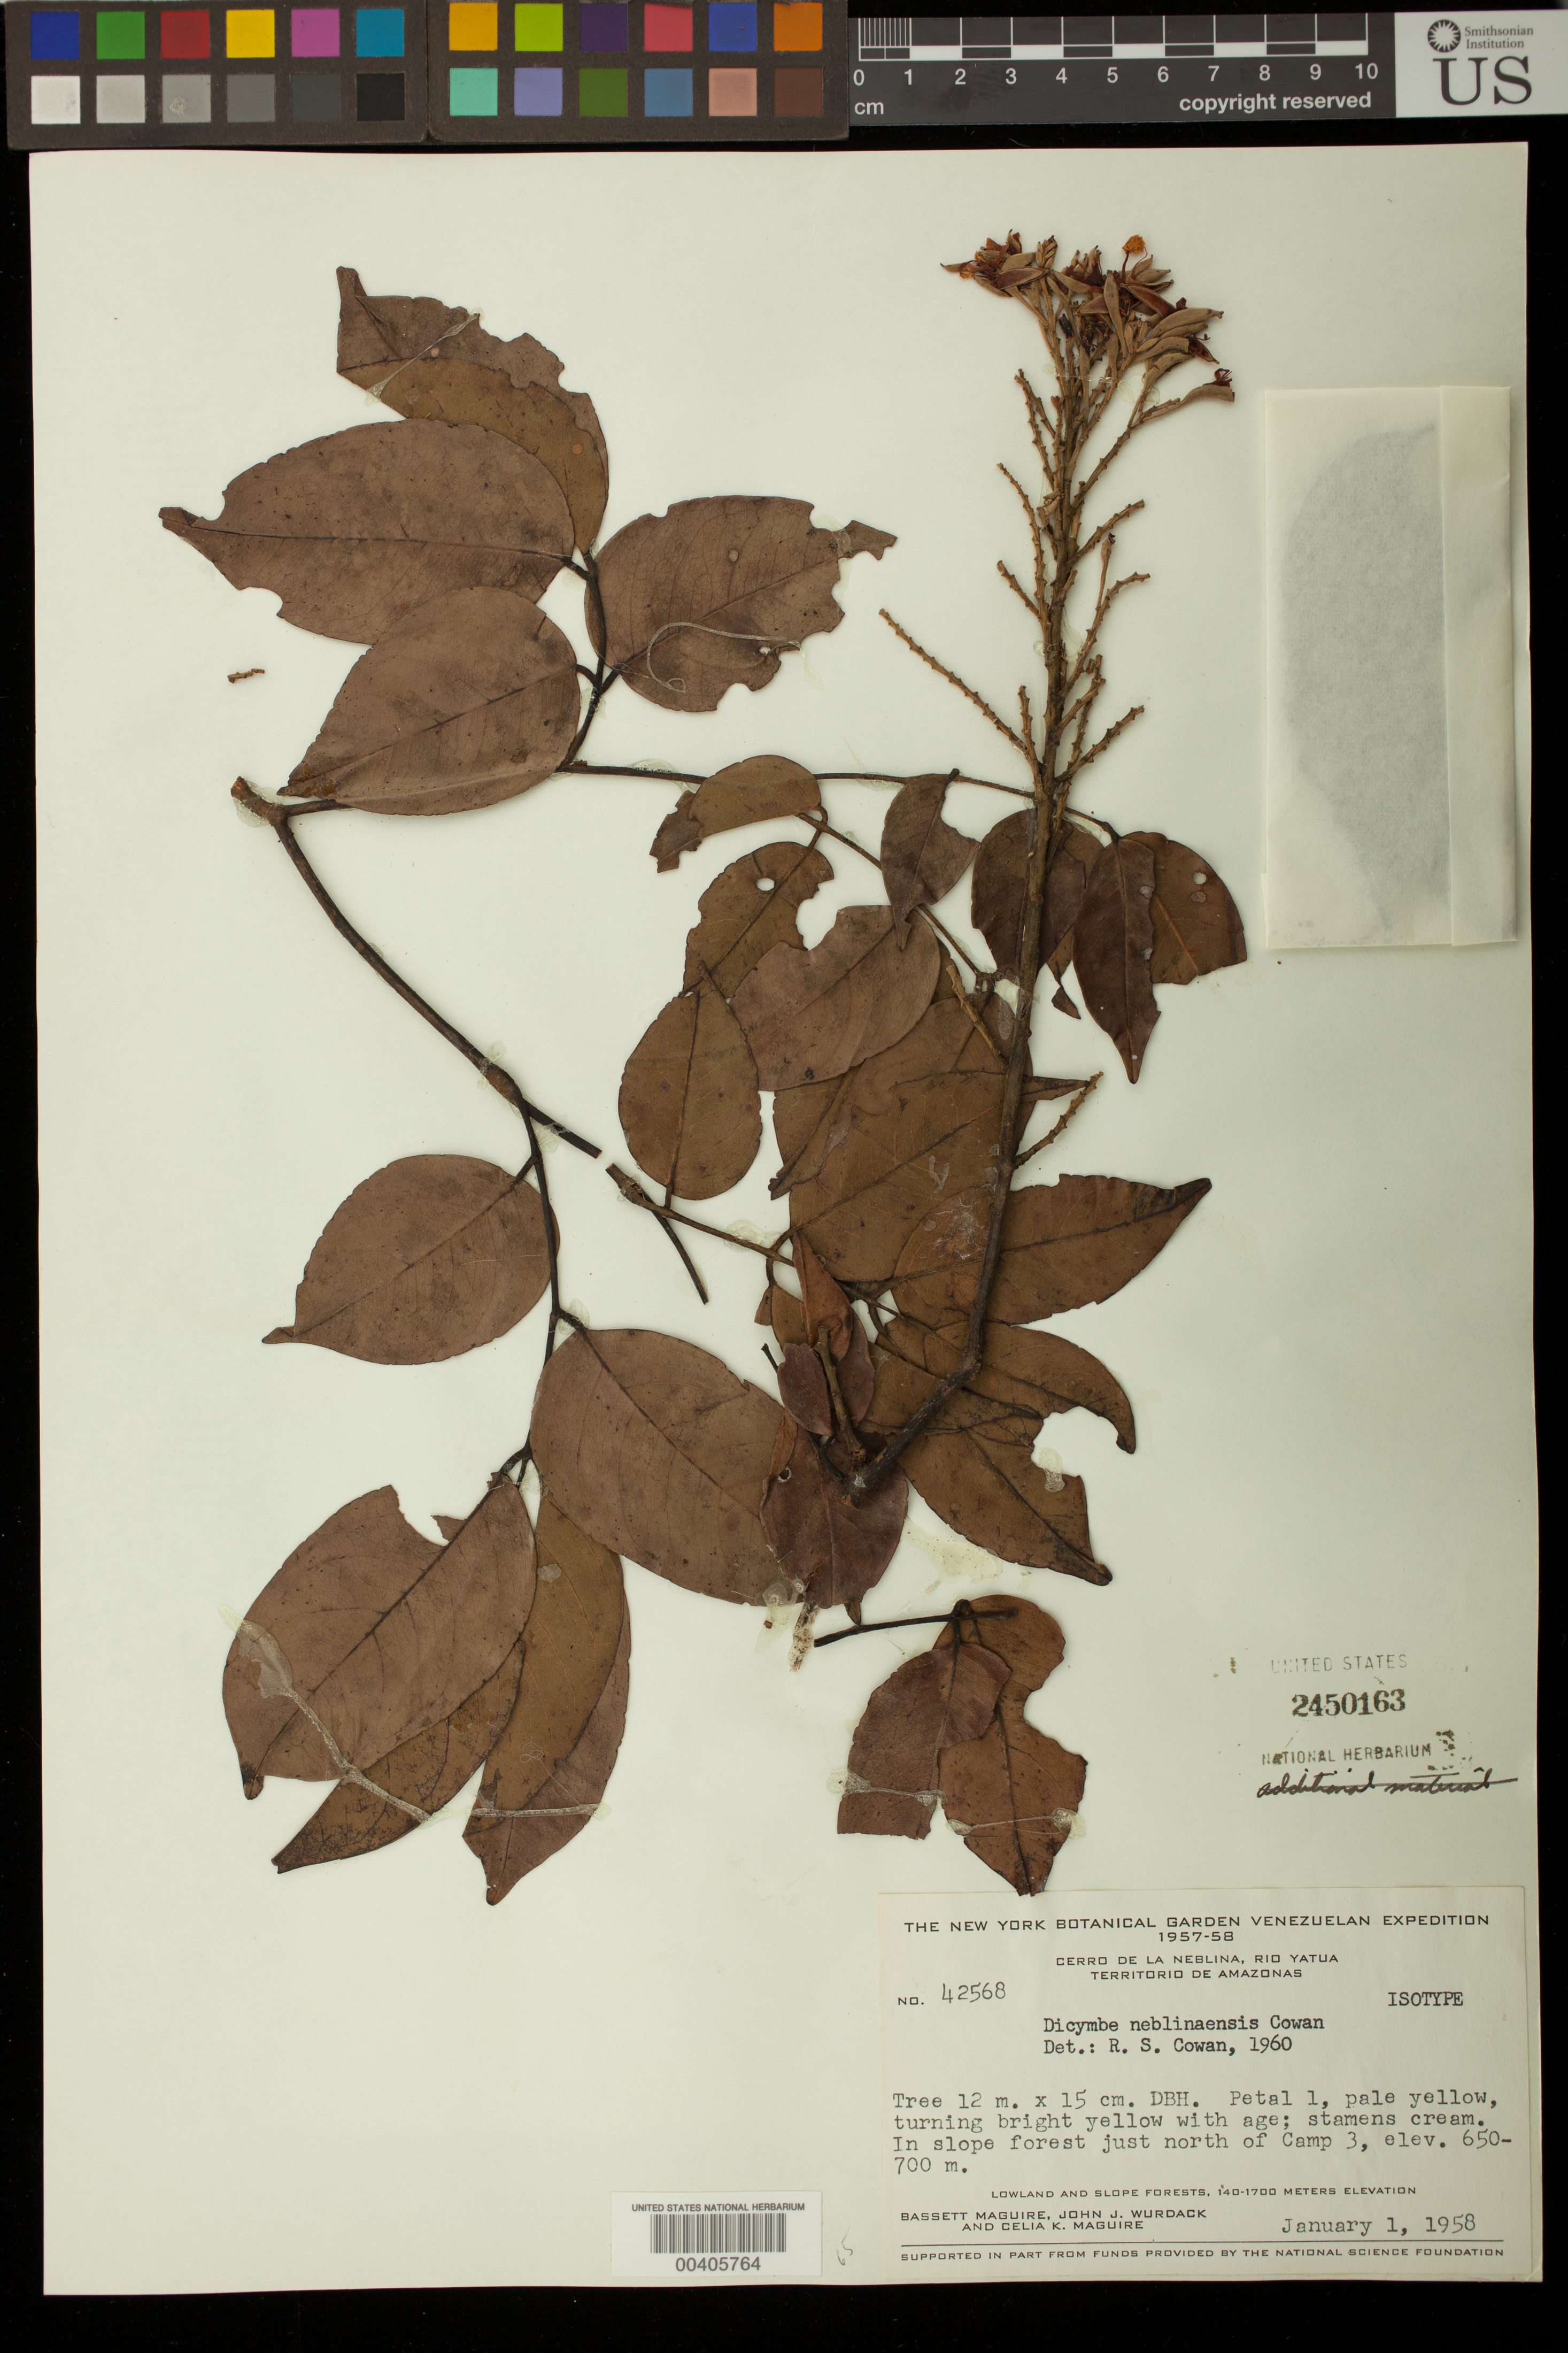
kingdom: Plantae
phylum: Tracheophyta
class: Magnoliopsida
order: Fabales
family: Fabaceae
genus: Dicymbe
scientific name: Dicymbe neblinensis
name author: R.S. Cowan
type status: Isotype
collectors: B. Maguire, J. J. Wurdack & C. K. Maguire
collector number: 42568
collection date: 1958-01-01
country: Venezuela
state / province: Amazonas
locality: Cerro de la Neblina, Rio Yatua, Territorio de Amazonas. Slope forest just north of Camp 3.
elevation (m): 650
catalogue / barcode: US 2450163